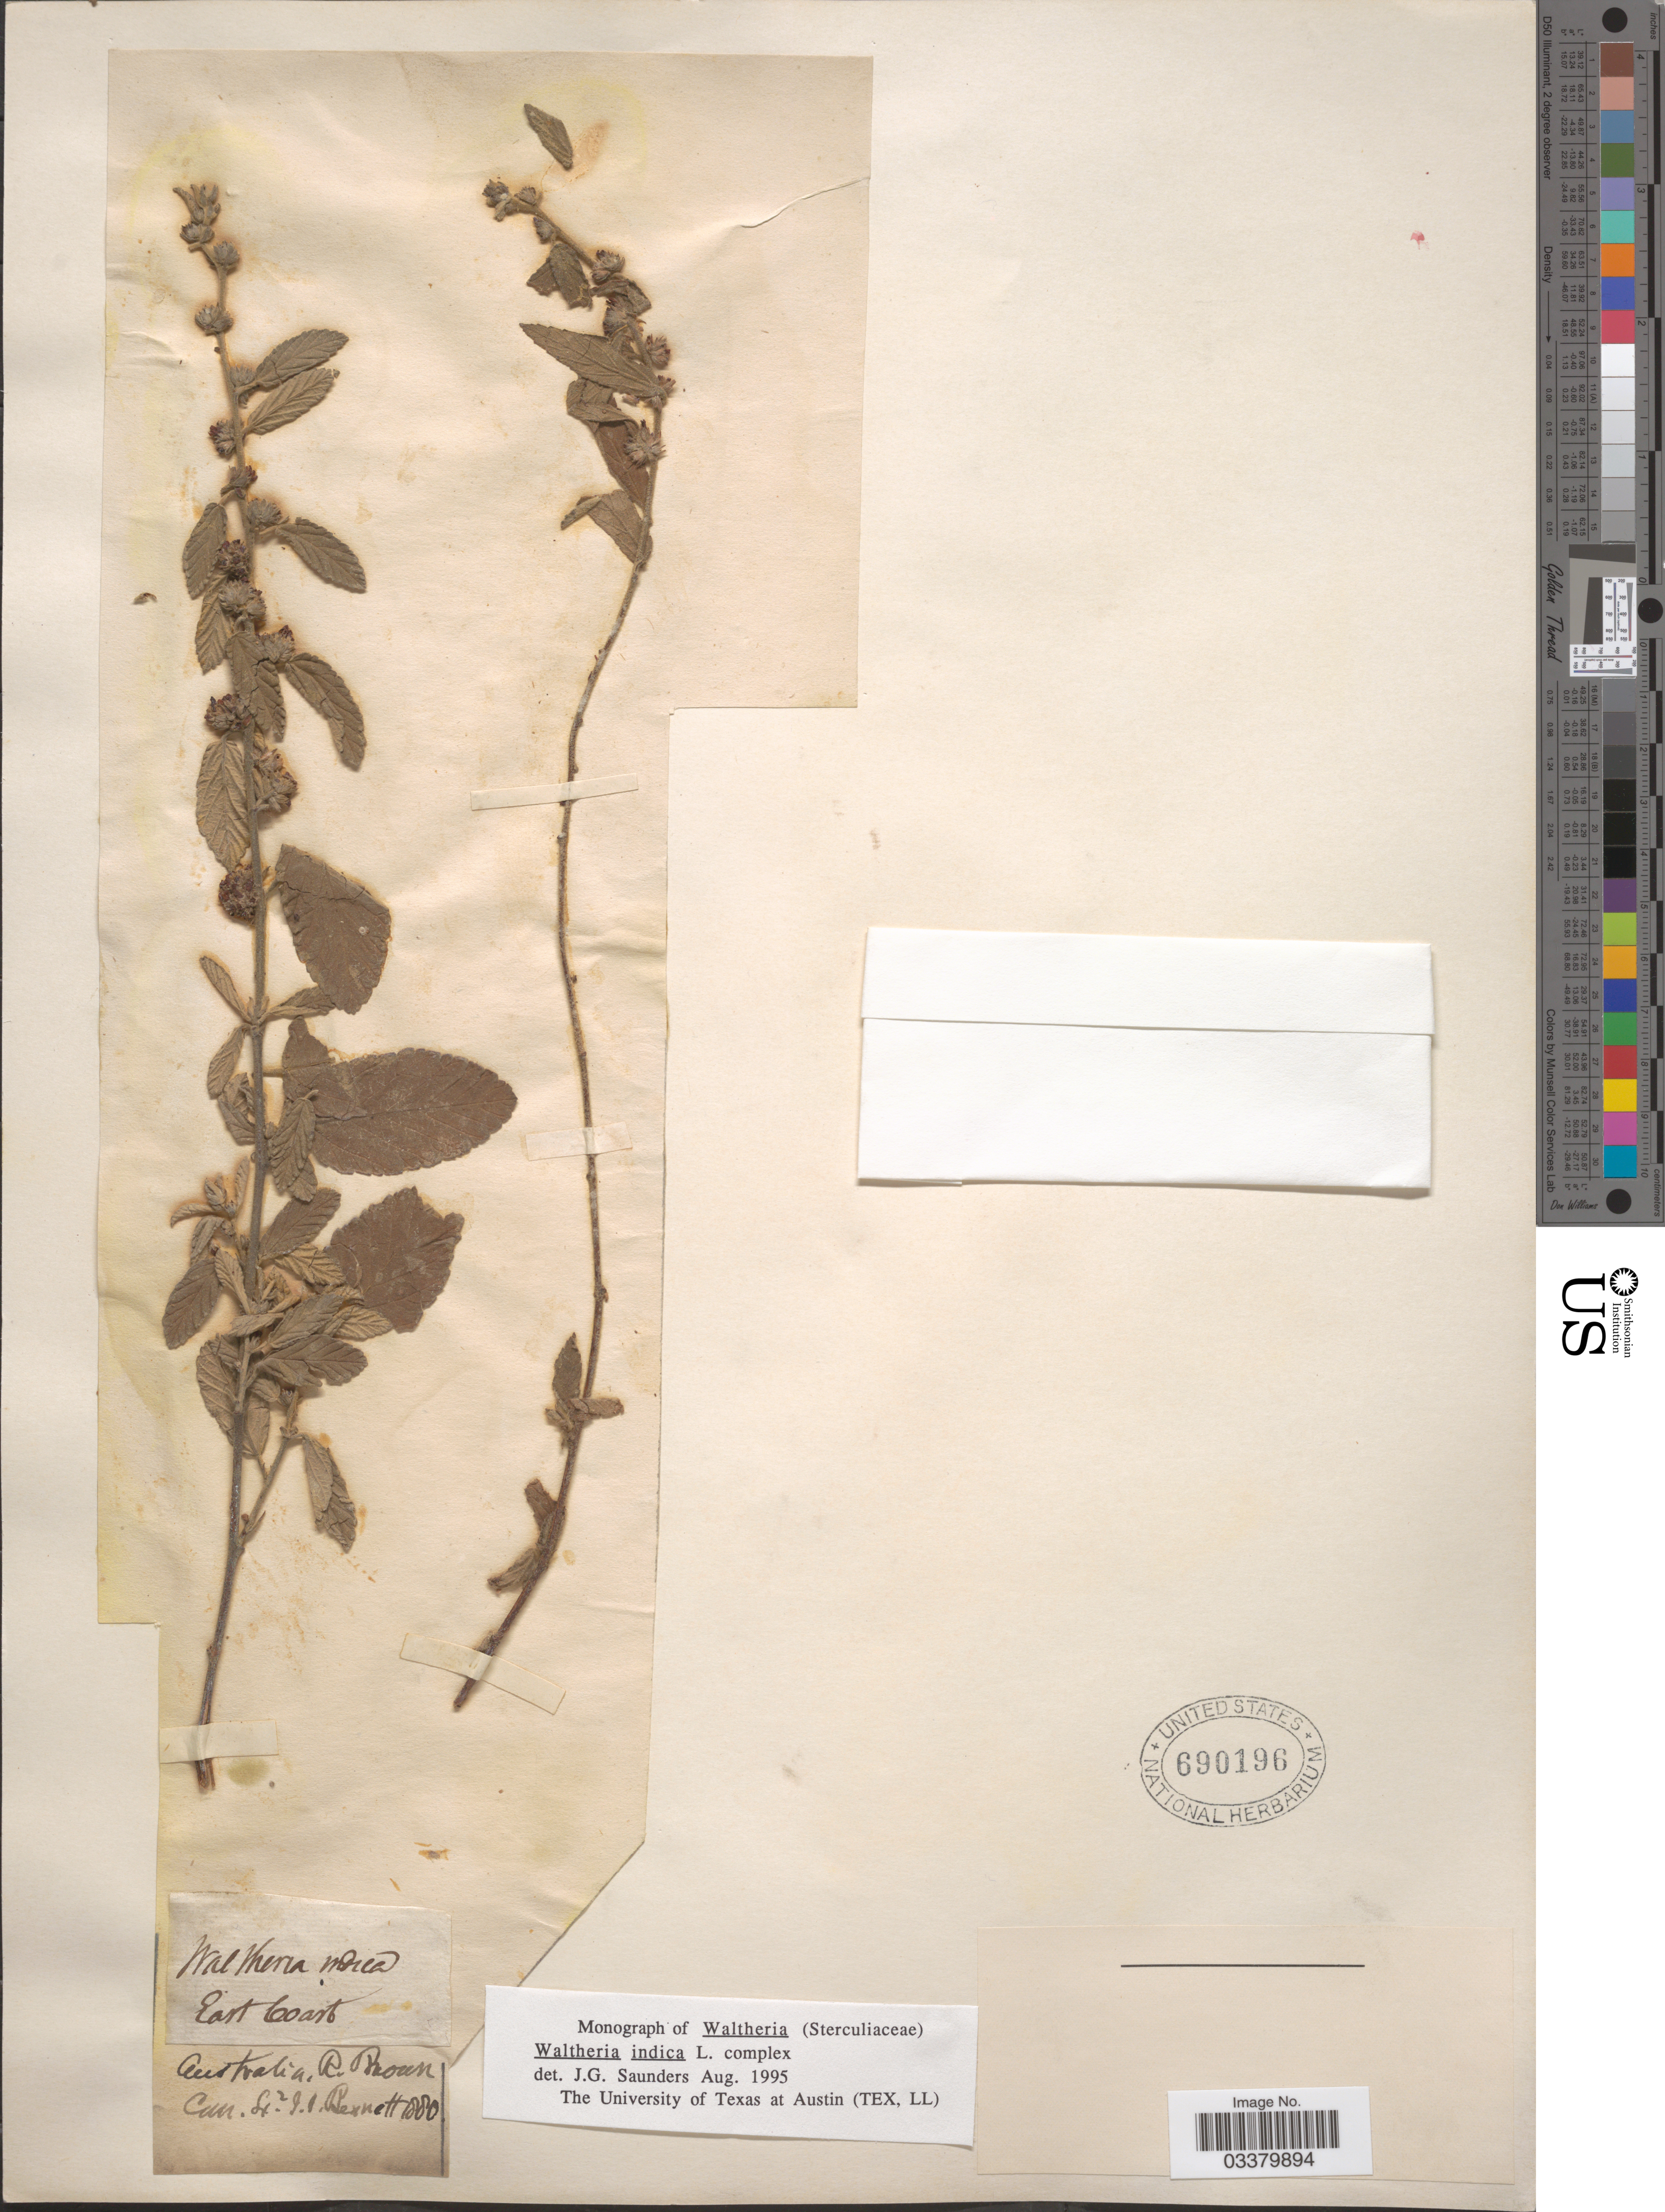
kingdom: Plantae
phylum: Tracheophyta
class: Magnoliopsida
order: Malvales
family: Malvaceae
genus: Waltheria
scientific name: Waltheria indica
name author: L.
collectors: Bennett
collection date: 1880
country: Australia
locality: East Coast. Australia.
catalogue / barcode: US 690196